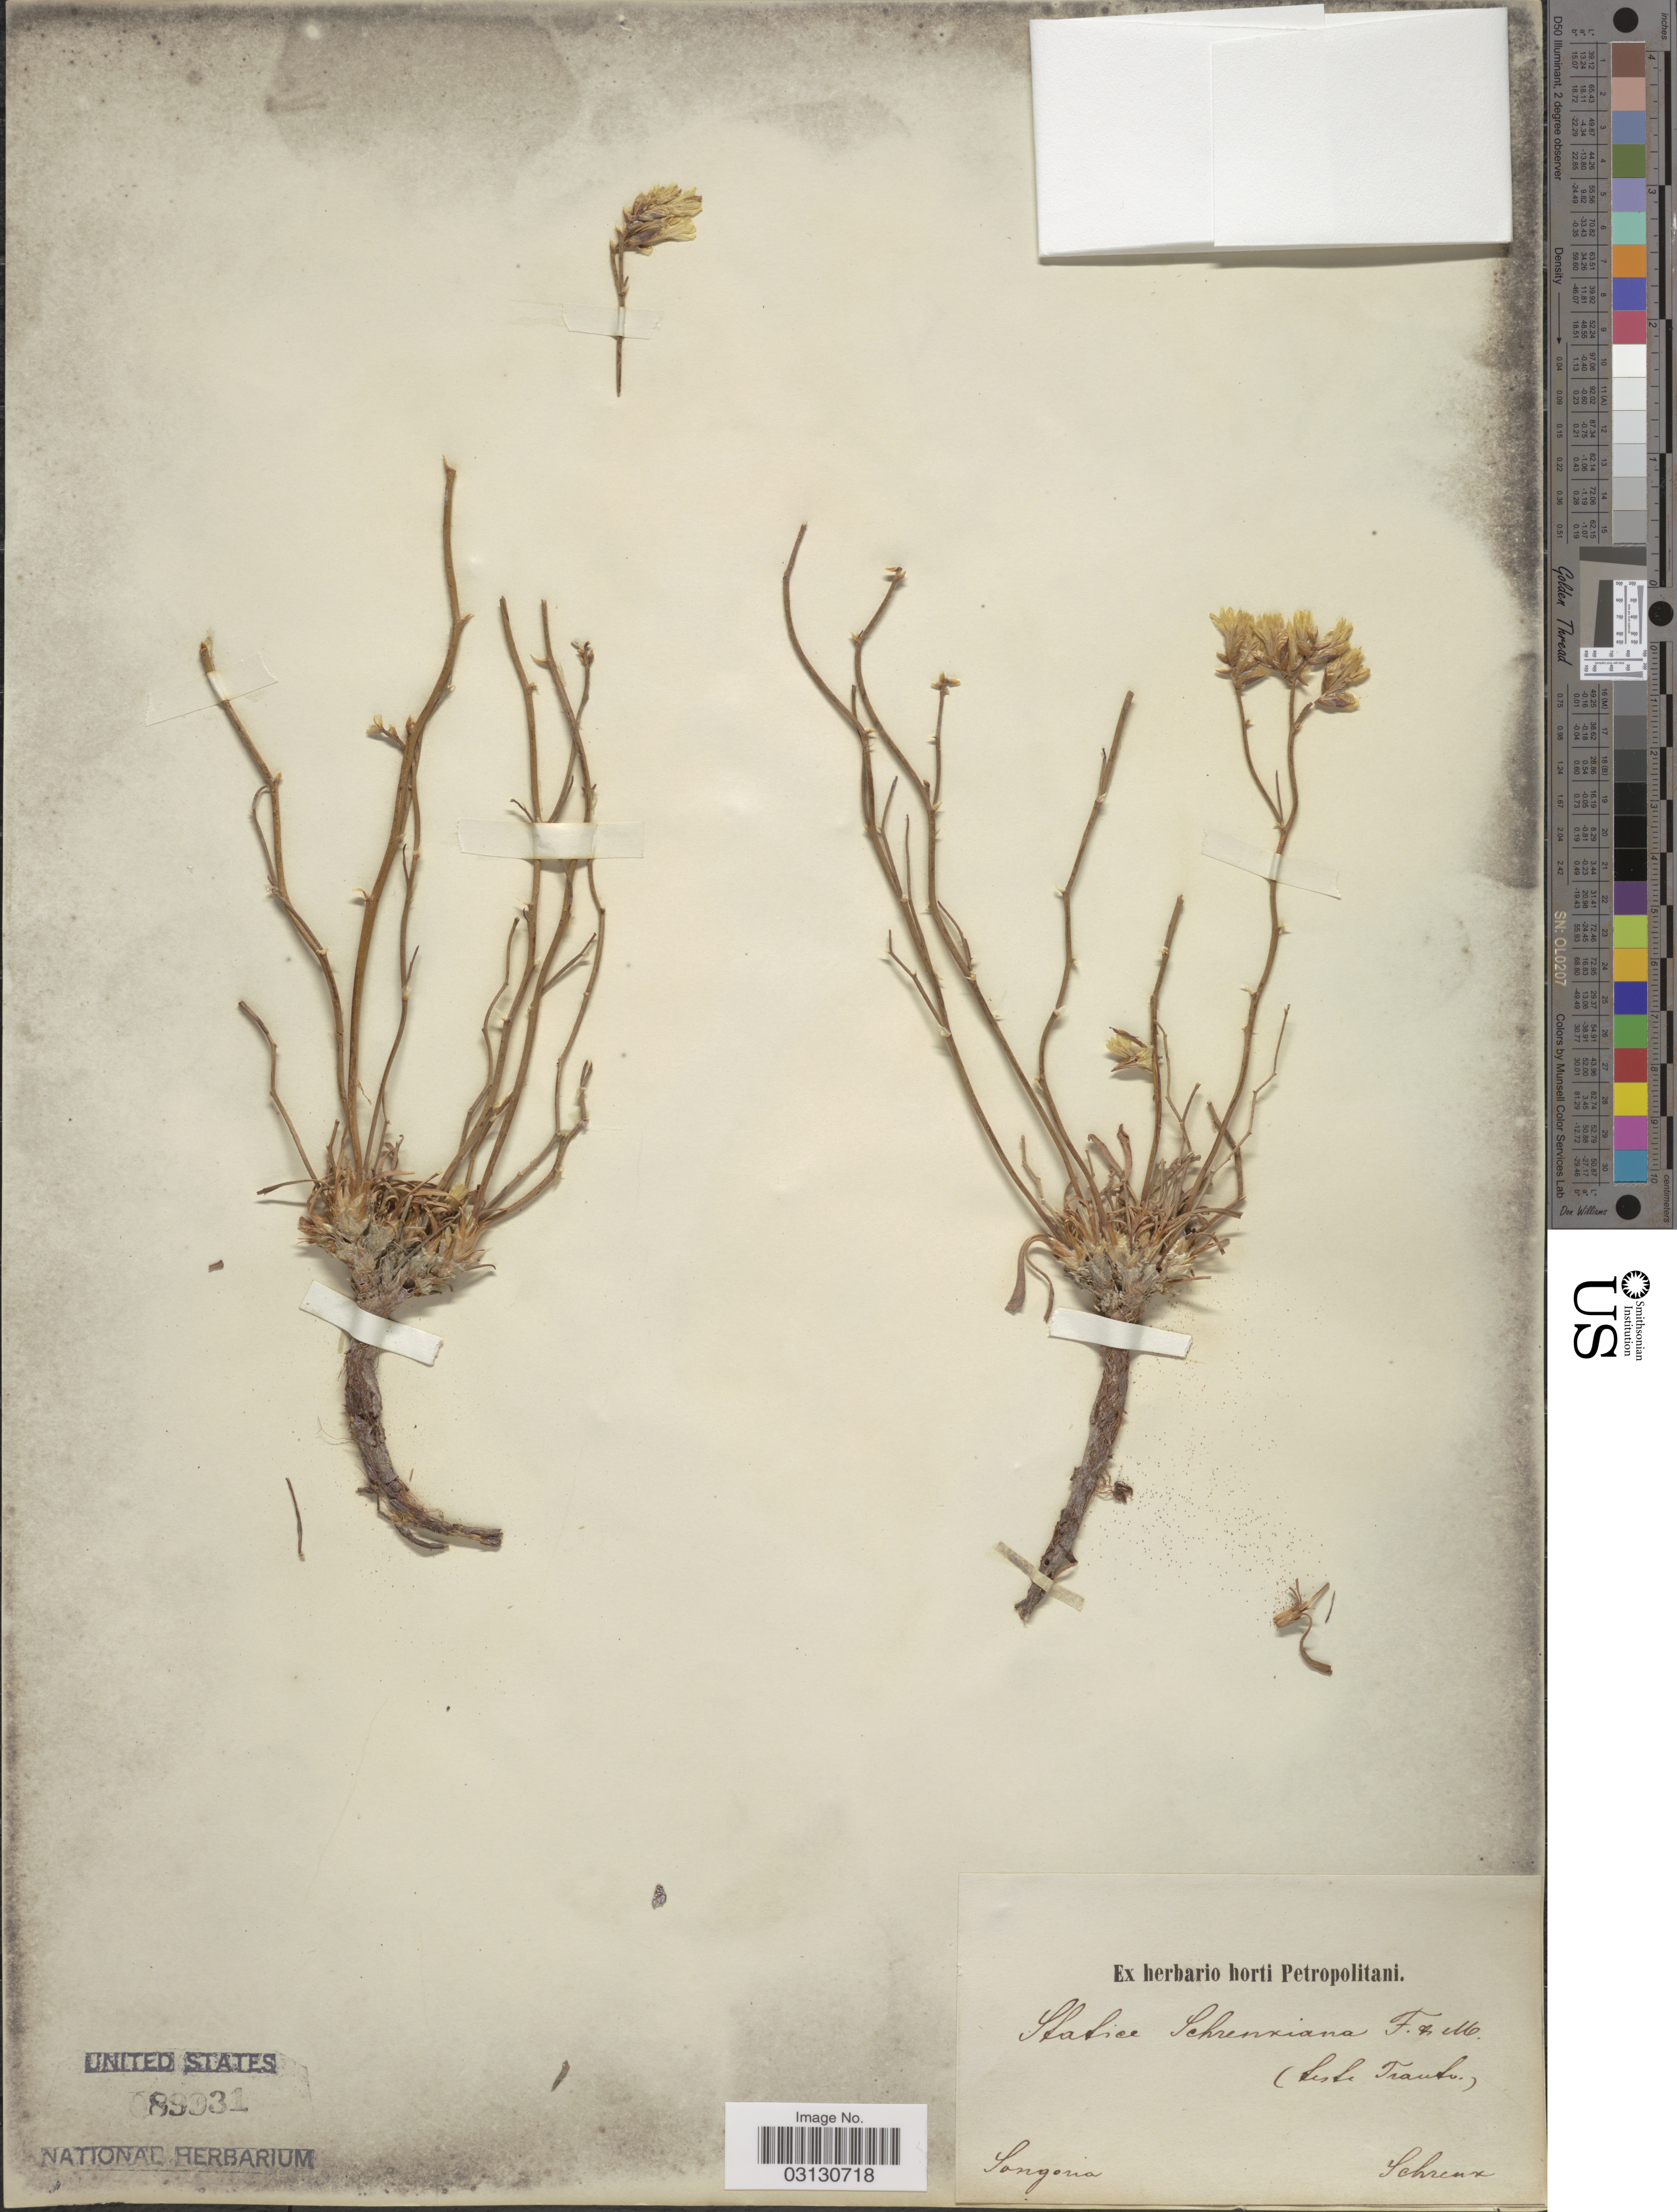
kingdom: Plantae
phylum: Tracheophyta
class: Magnoliopsida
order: Caryophyllales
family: Plumbaginaceae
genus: Limonium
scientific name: Limonium schrenkeana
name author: Kuntze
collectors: A.G. Schrenk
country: Kazakhstan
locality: Songoria.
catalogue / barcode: US 89931